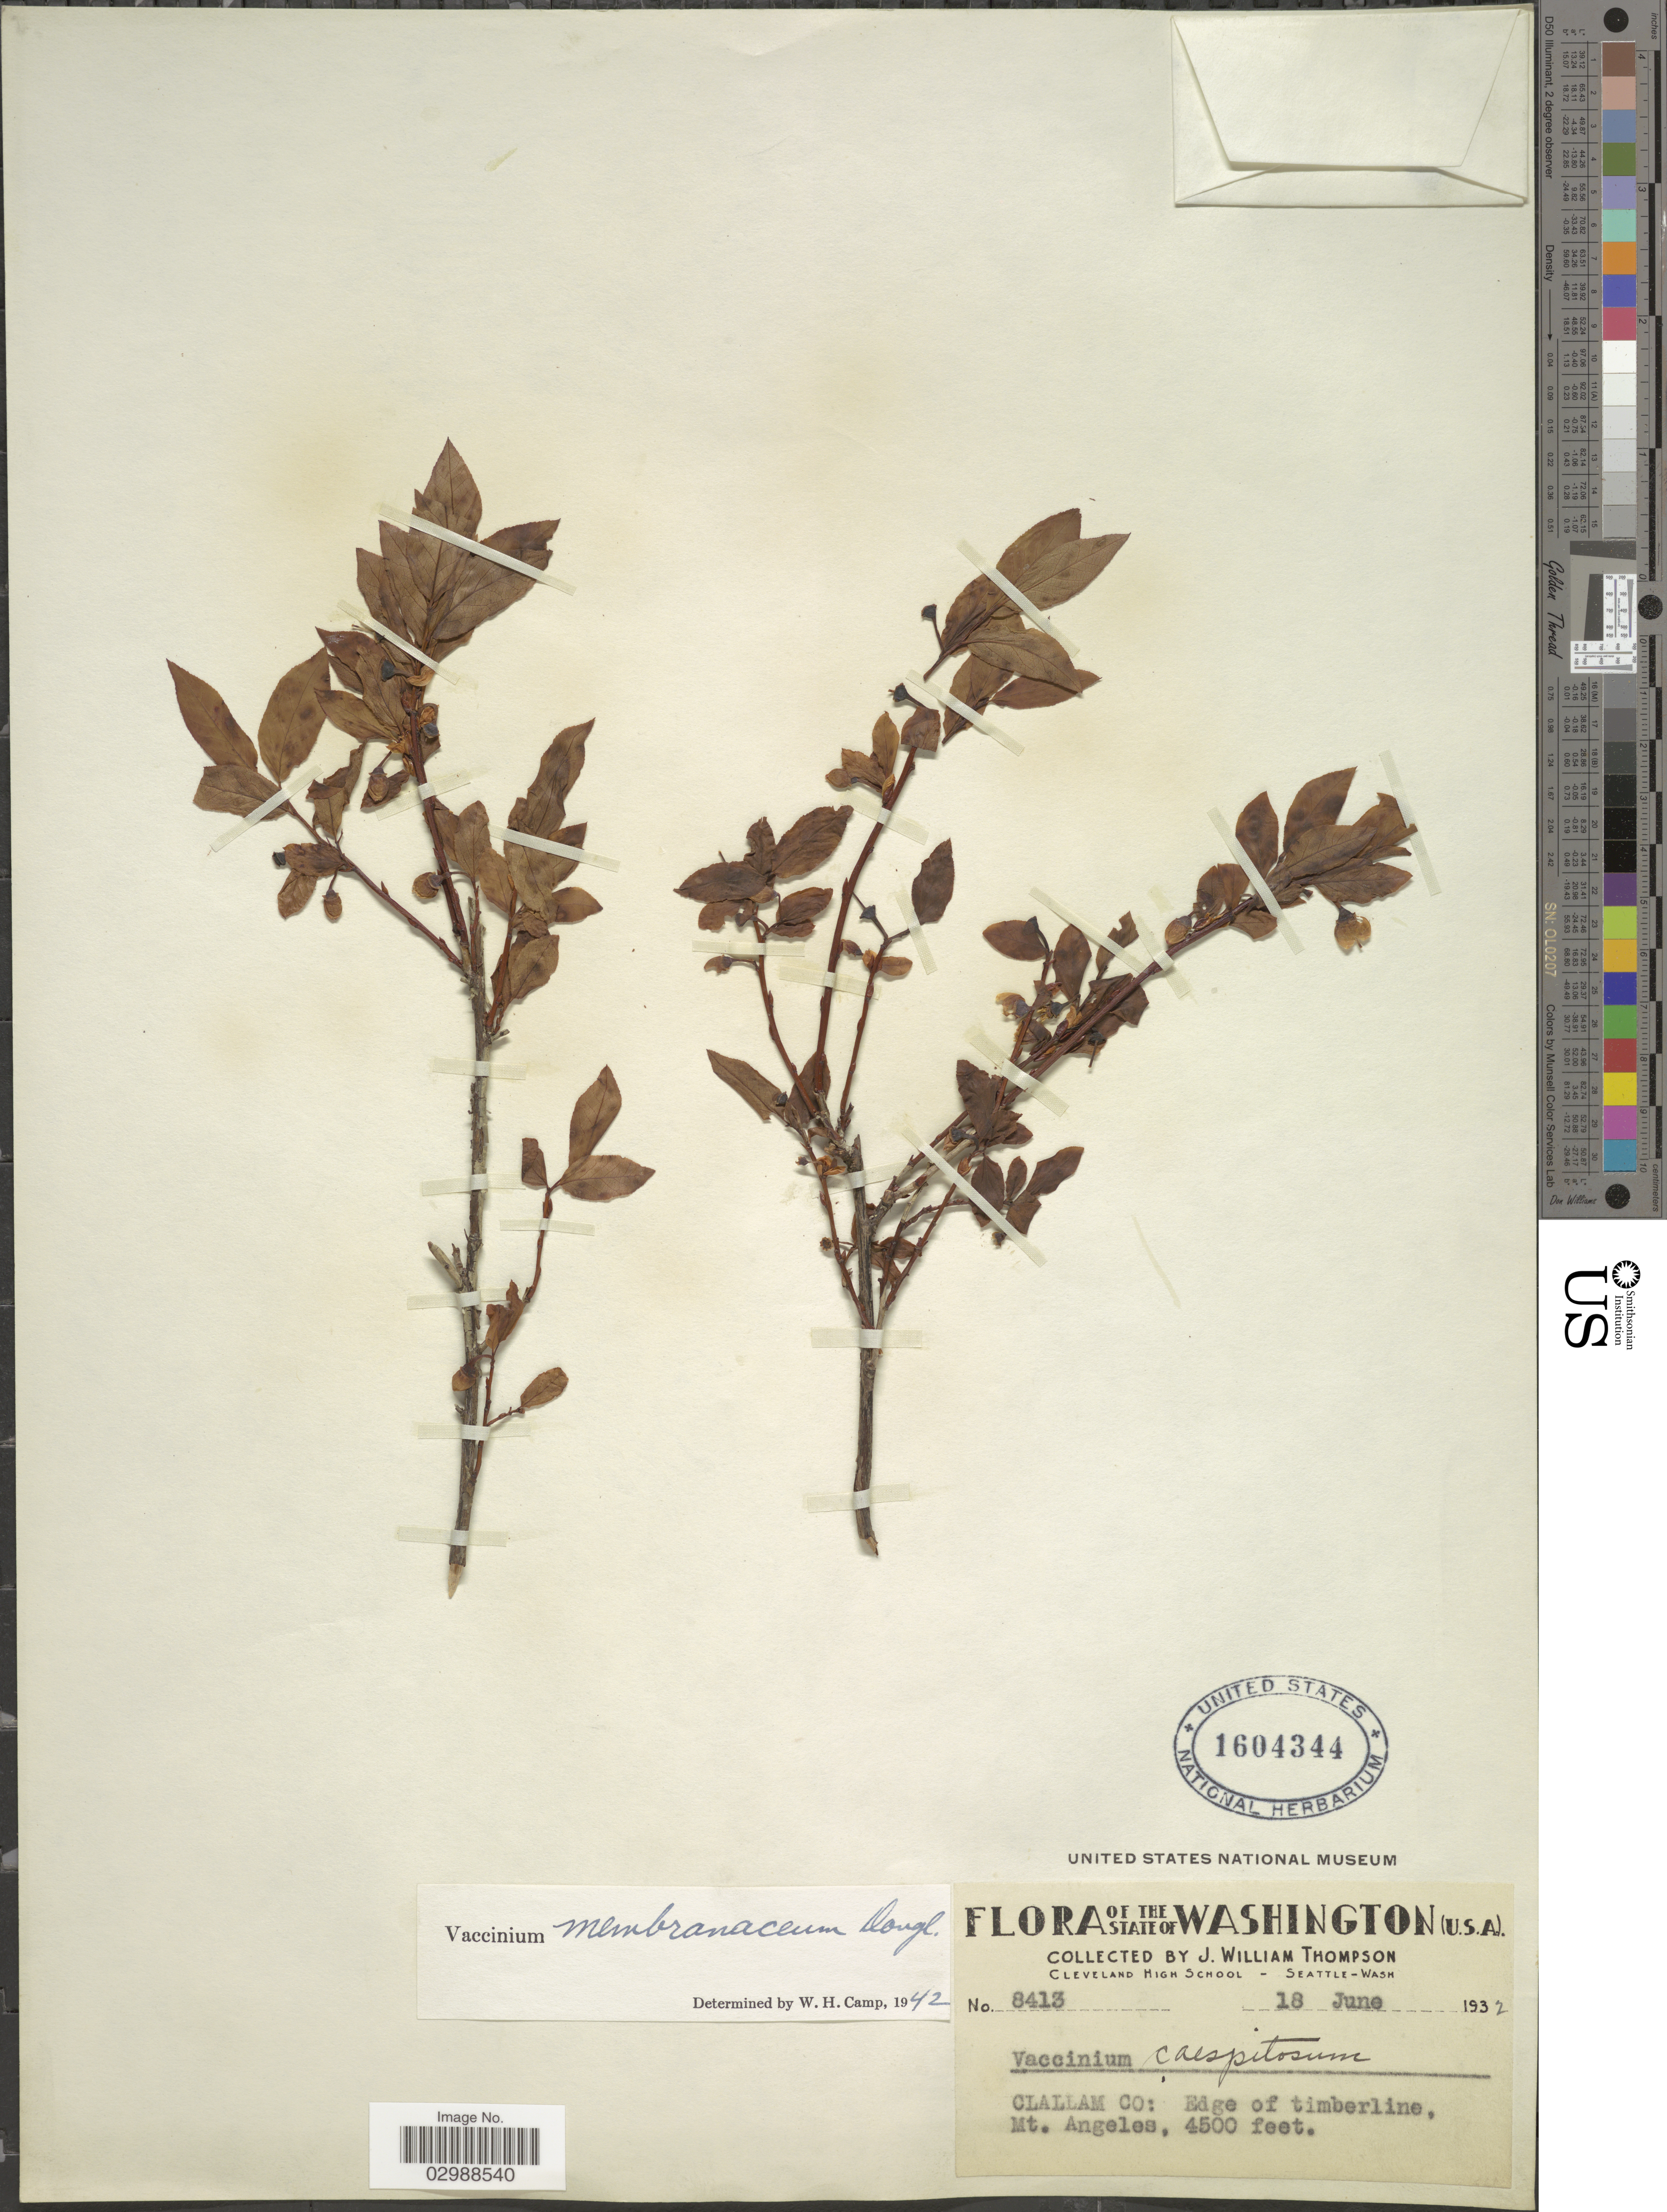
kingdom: Plantae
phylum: Tracheophyta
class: Magnoliopsida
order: Ericales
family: Ericaceae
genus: Vaccinium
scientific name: Vaccinium membranaceum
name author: Douglas ex Torr.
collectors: J. W. Thompson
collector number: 8413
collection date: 1932-06-18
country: United States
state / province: Washington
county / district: Clallam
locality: Clallam Co: Edge of timberline, Mt. Angeles.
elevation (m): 1372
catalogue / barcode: US 1604344